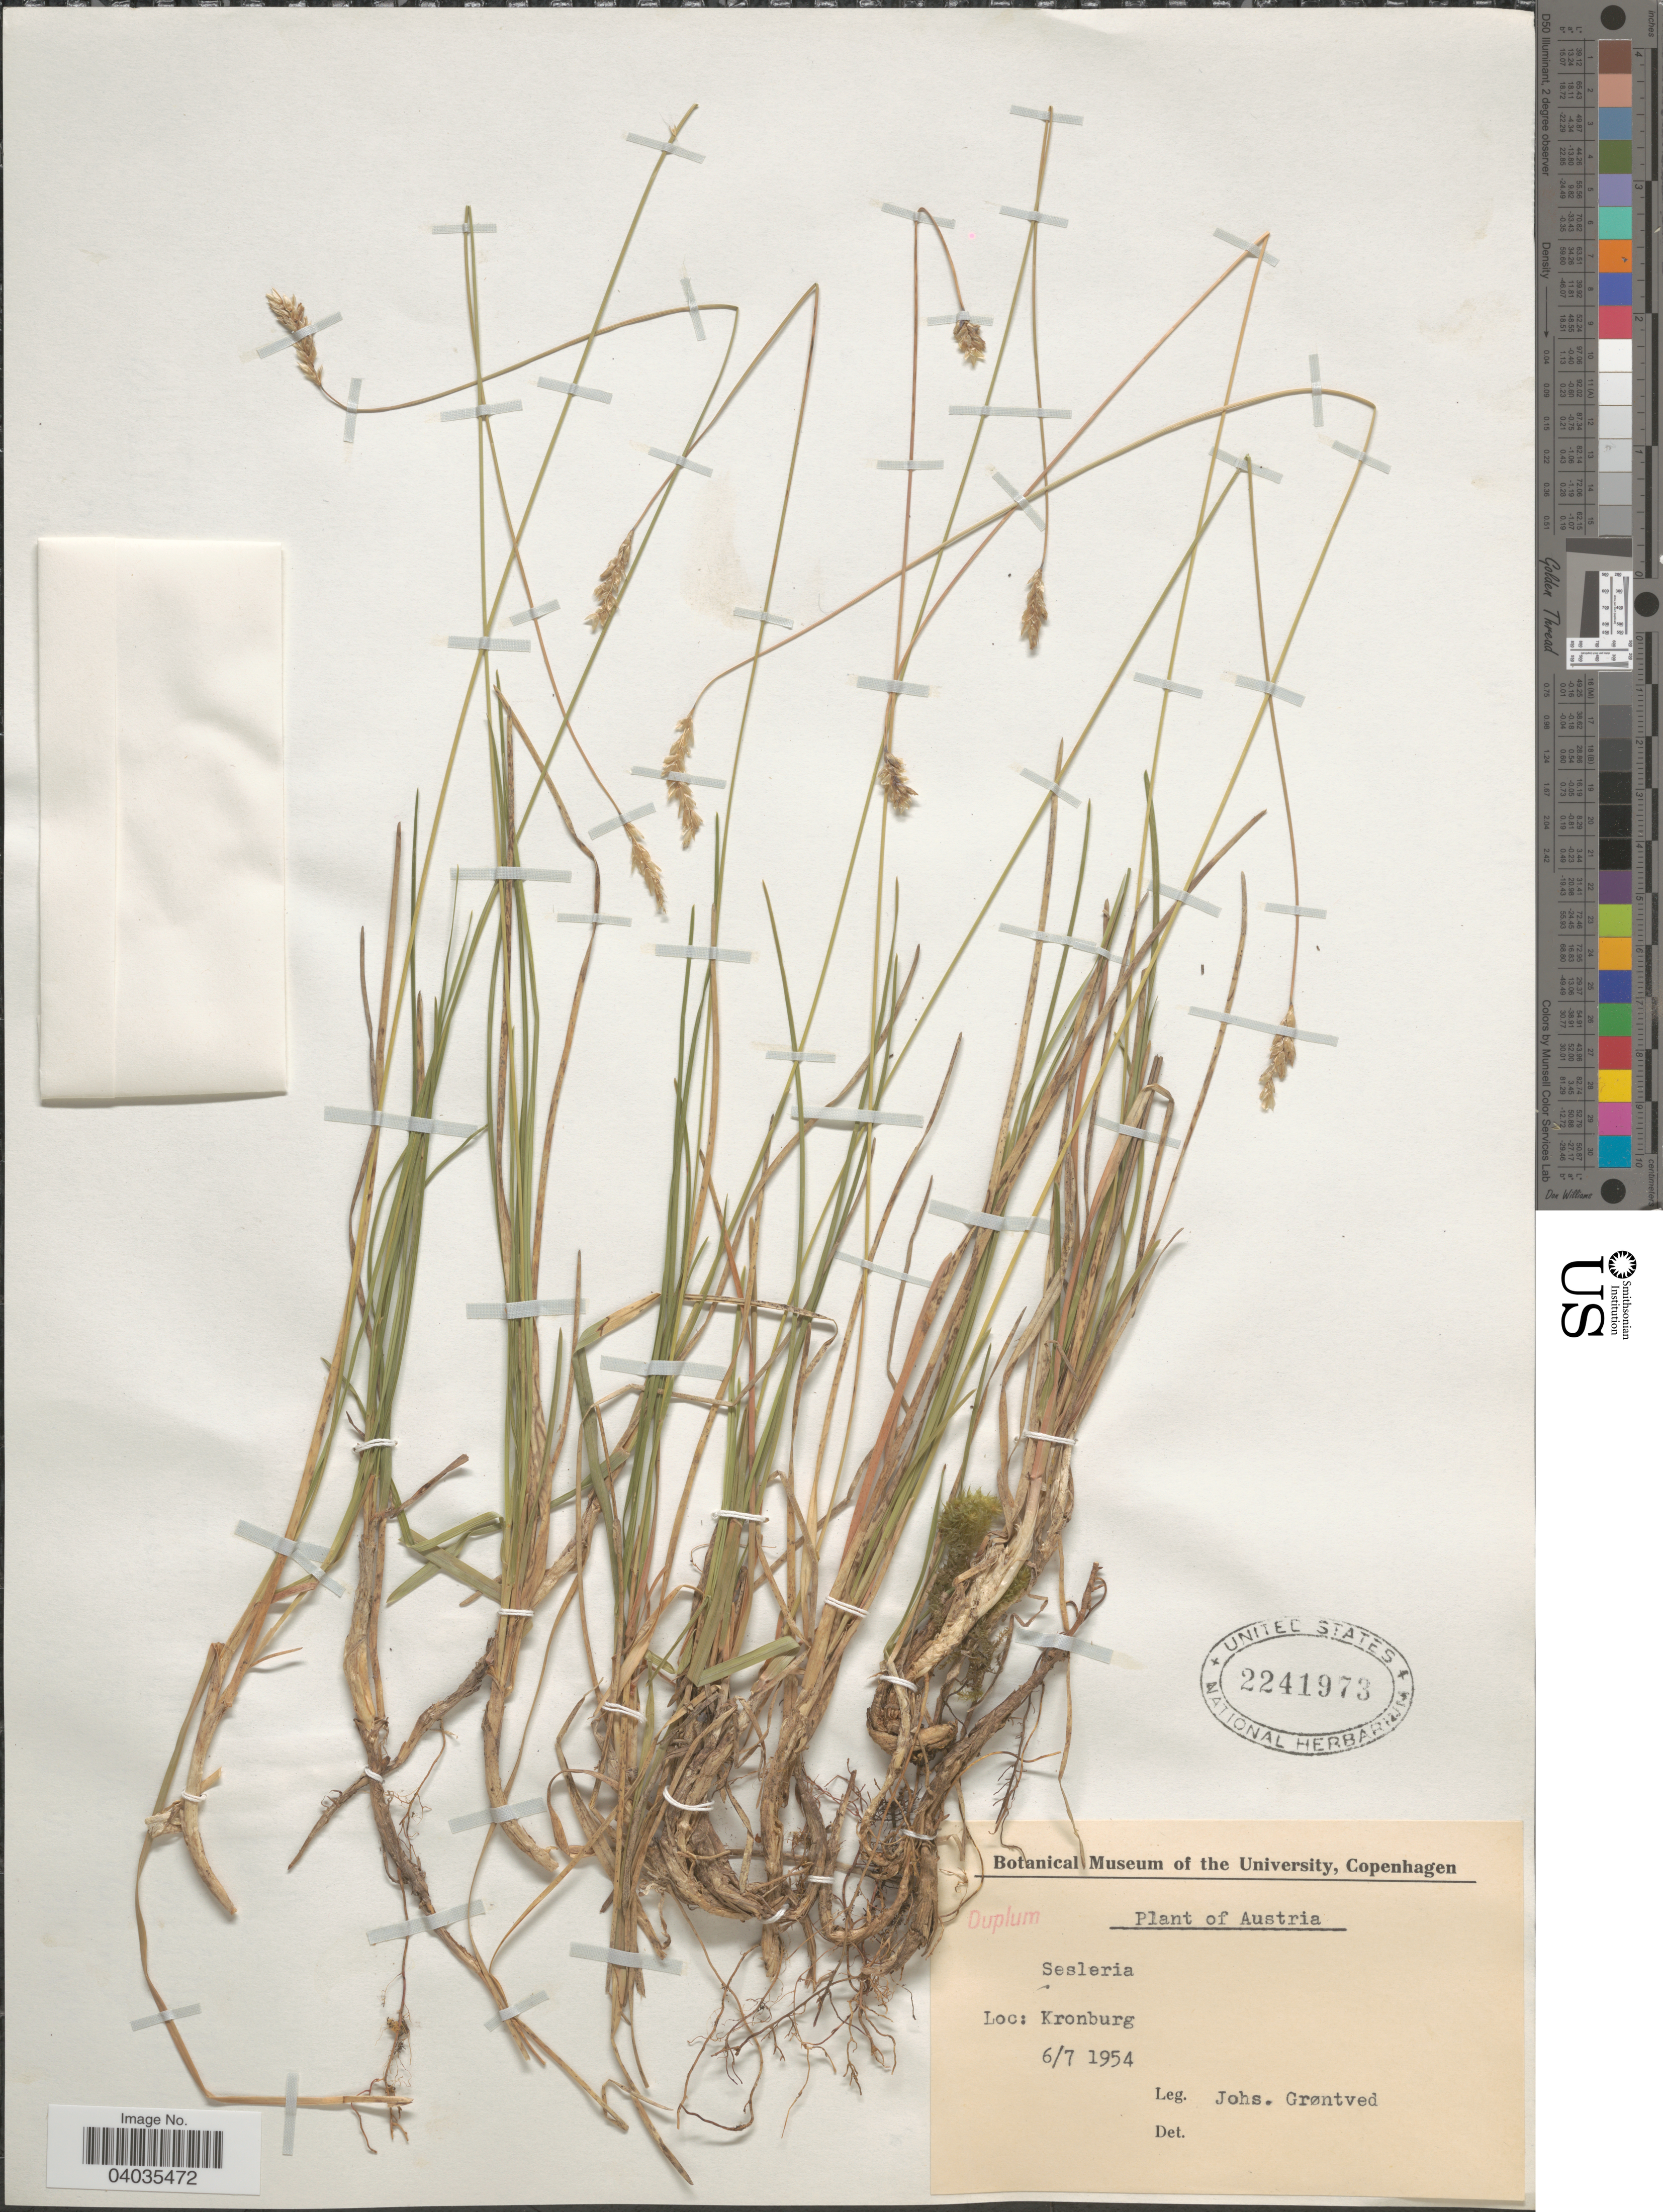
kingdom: Plantae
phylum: Tracheophyta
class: Liliopsida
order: Poales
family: Poaceae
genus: Sesleria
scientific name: Sesleria sp.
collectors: J. Grøntved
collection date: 1954-07-06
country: Austria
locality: Kronburg.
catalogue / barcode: US 2241973